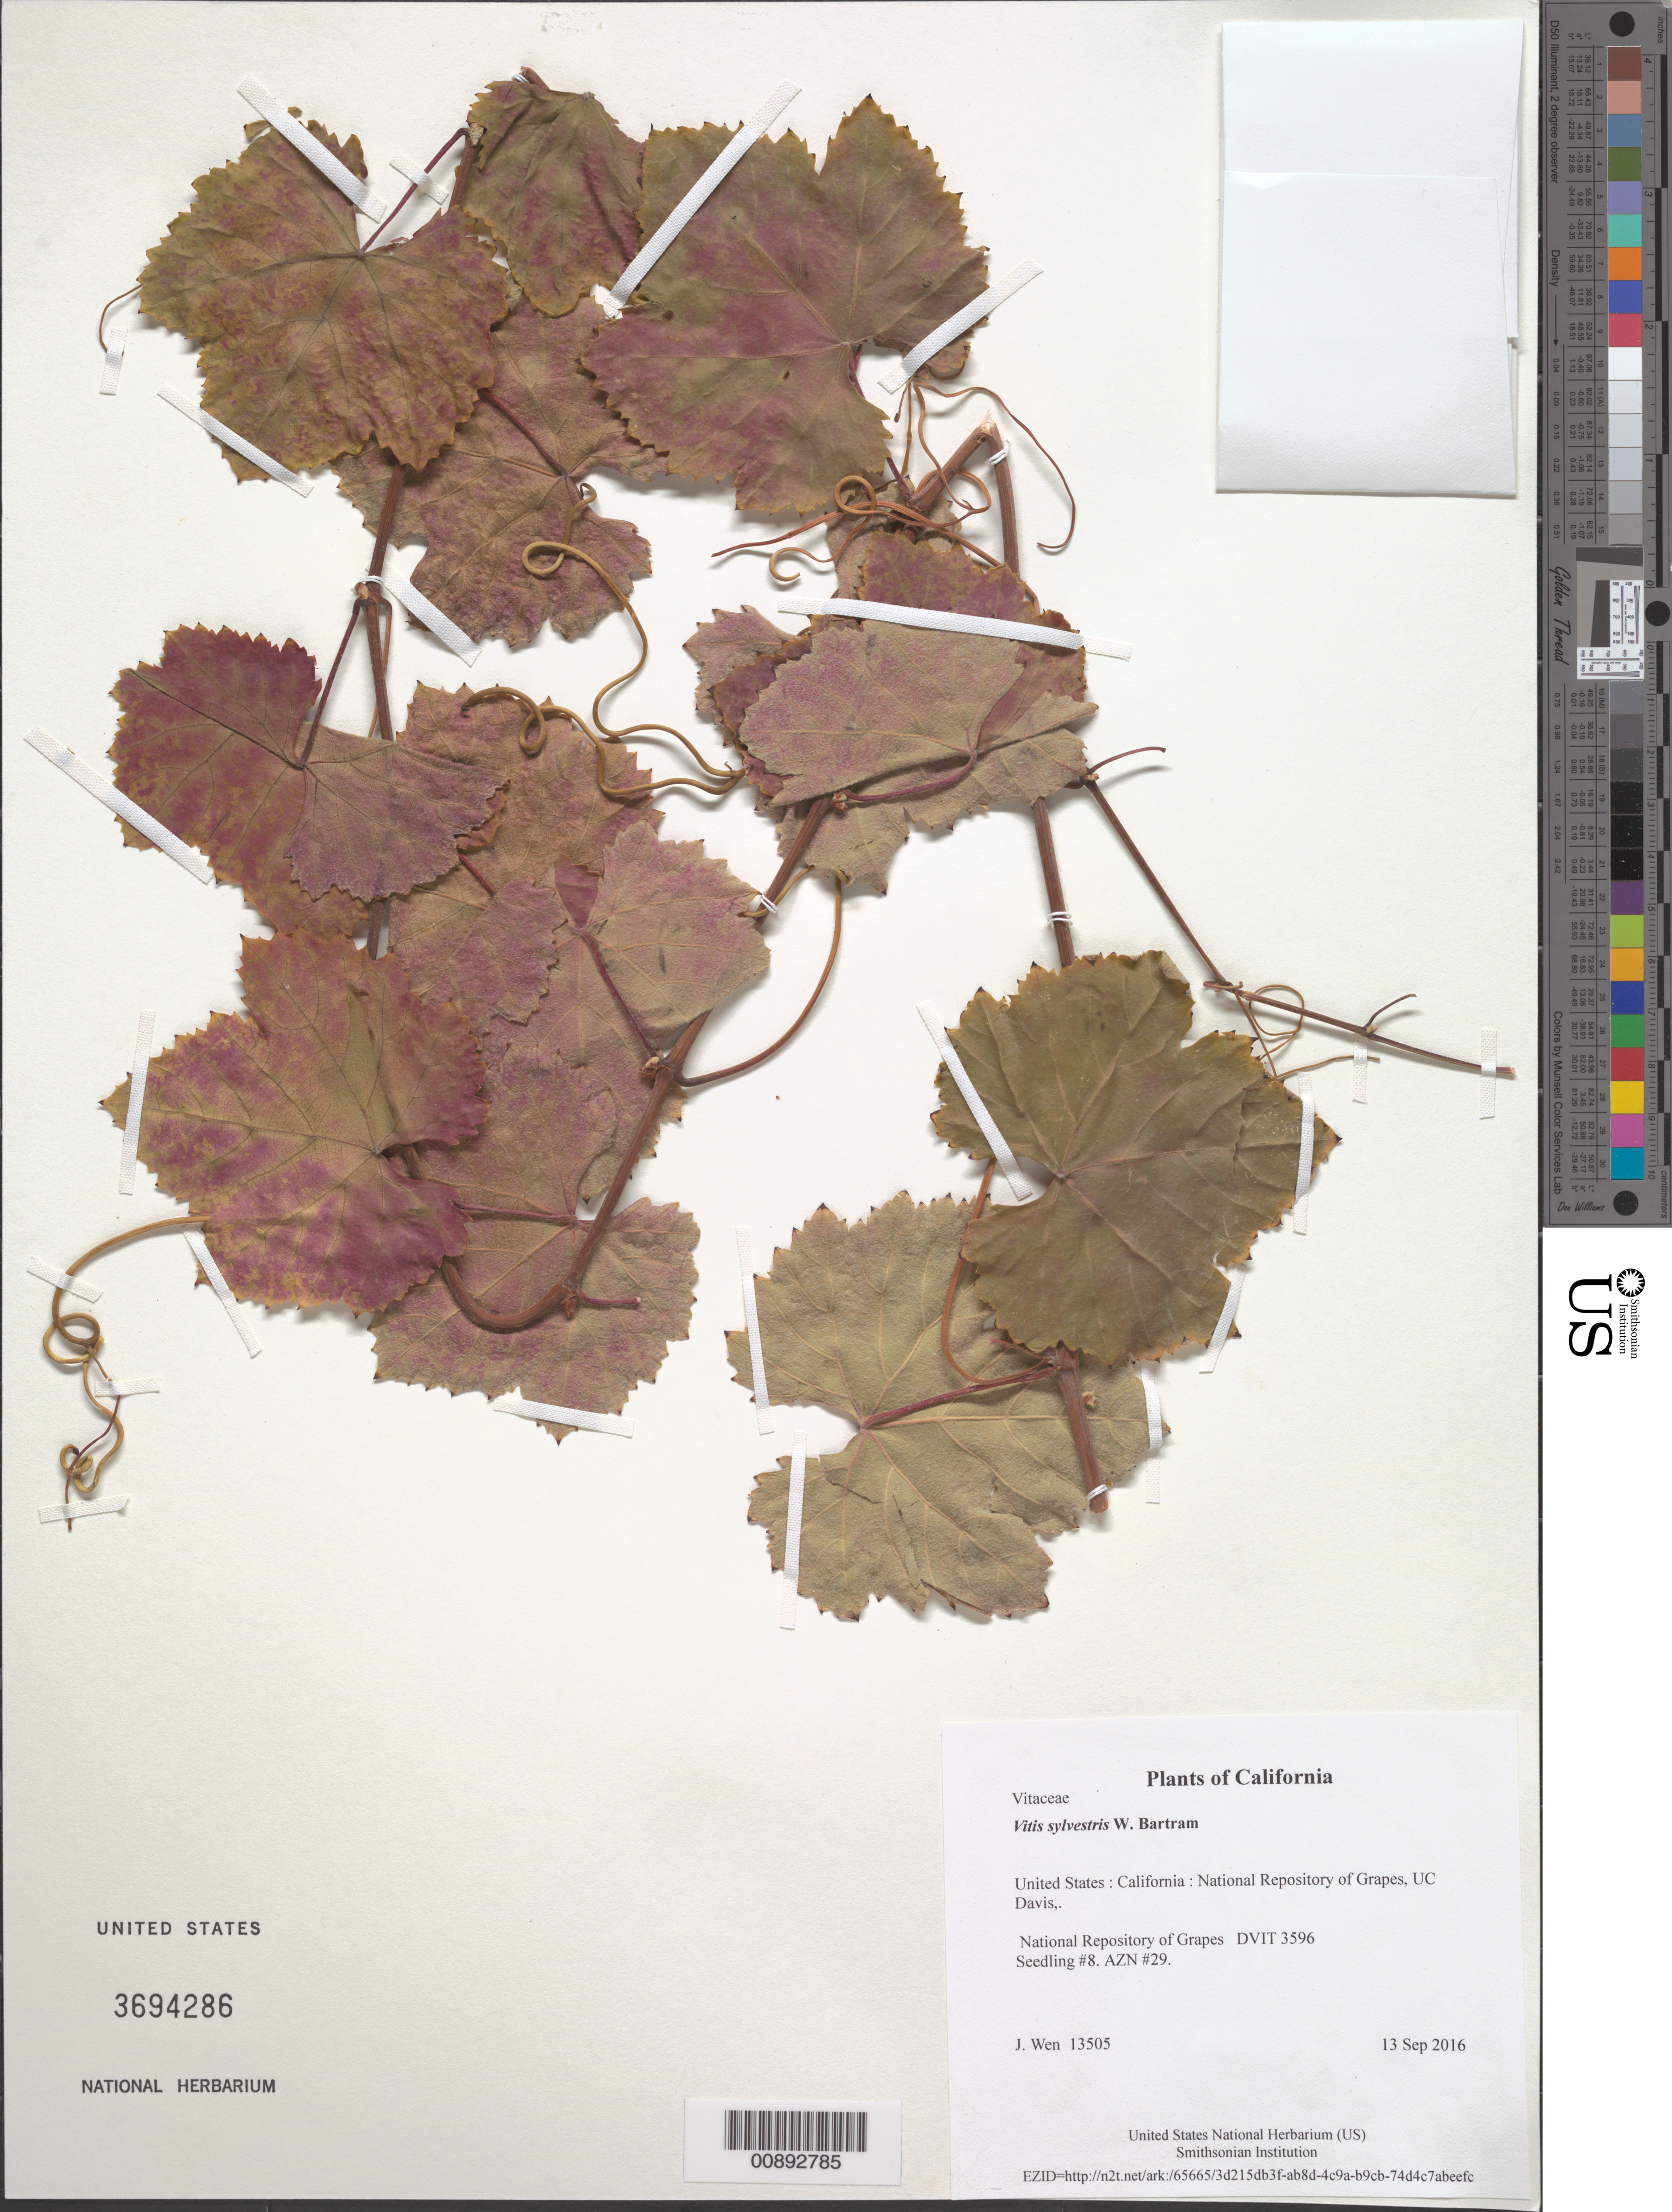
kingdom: Plantae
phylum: Tracheophyta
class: Magnoliopsida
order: Vitales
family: Vitaceae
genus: Vitis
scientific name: Vitis sylvestris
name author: W. Bartram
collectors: J. Wen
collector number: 13505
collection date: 2016-09-13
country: United States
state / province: California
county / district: Yolo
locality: National Repository of Grapes, UC Davis,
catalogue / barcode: US 3694286